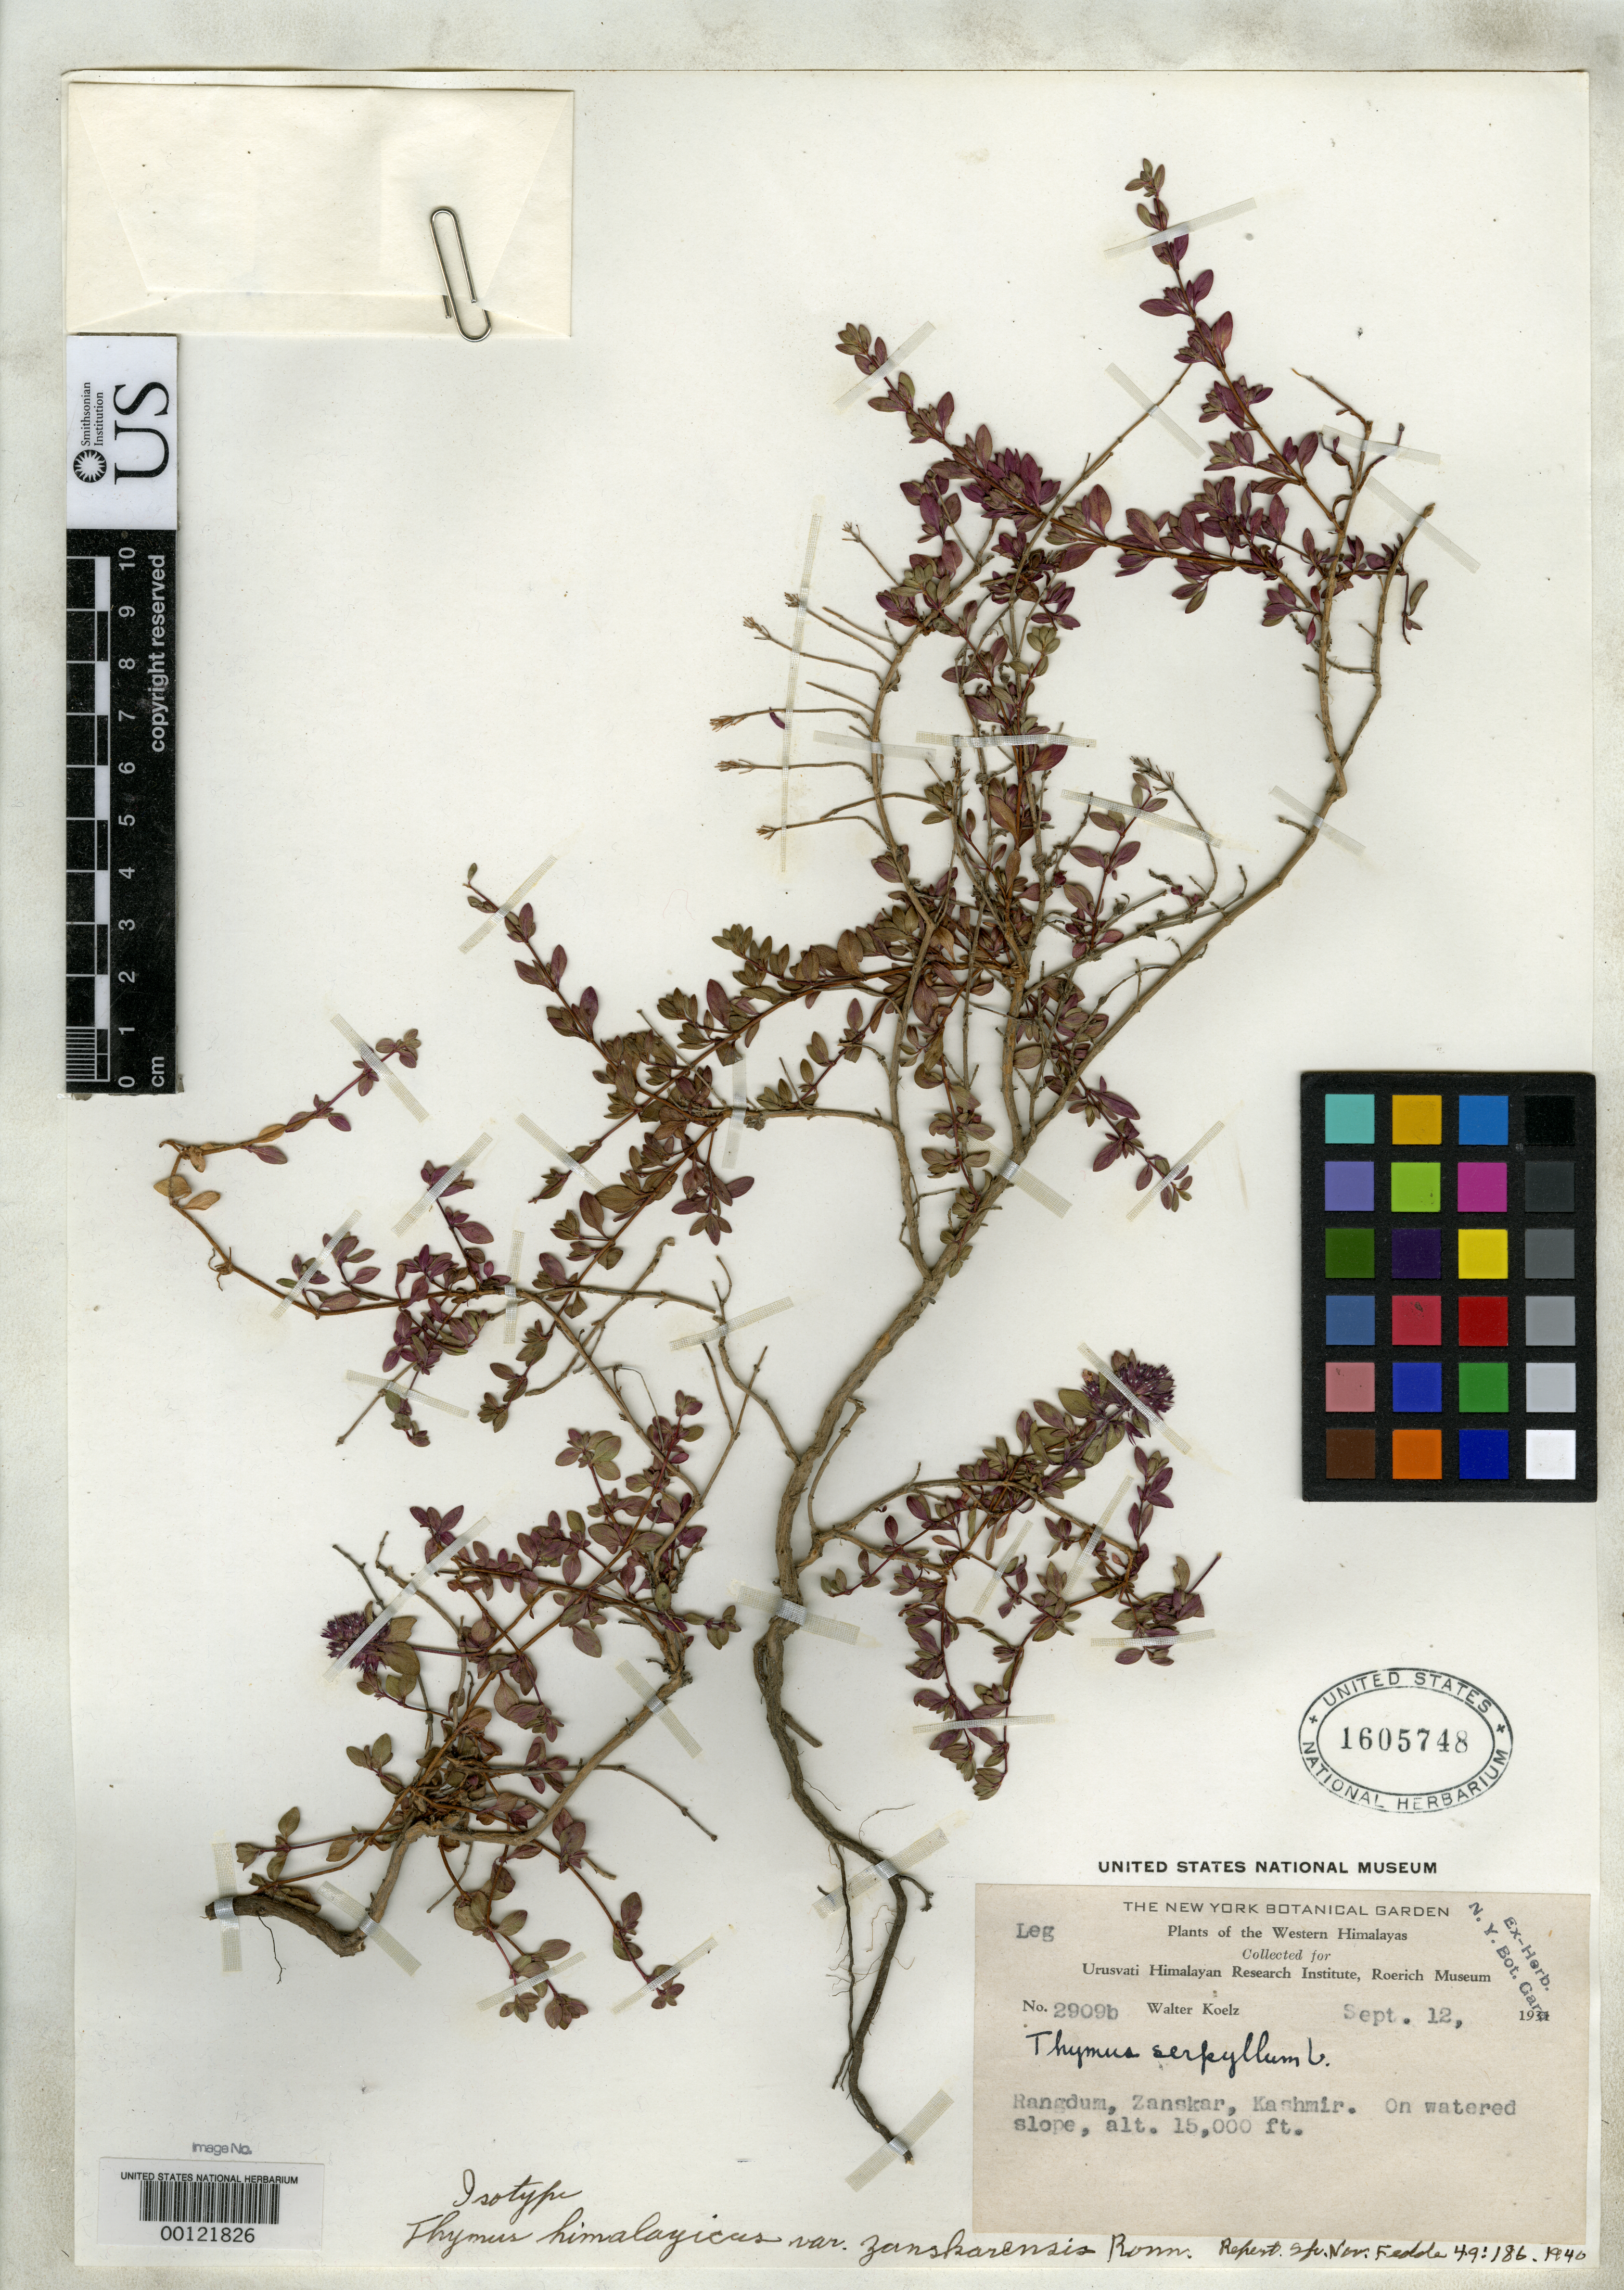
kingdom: Plantae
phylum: Tracheophyta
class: Magnoliopsida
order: Lamiales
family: Lamiaceae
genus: Thymus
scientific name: Thymus himalayicus var. zanskarensis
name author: Ronniger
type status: Isotype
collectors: W. N. Koelz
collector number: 29096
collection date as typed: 12 Sep 1931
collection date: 1931-09-12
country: India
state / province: Jammu and Kashmir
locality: Zanskar, Rangdum.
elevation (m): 4572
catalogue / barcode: US 1605748